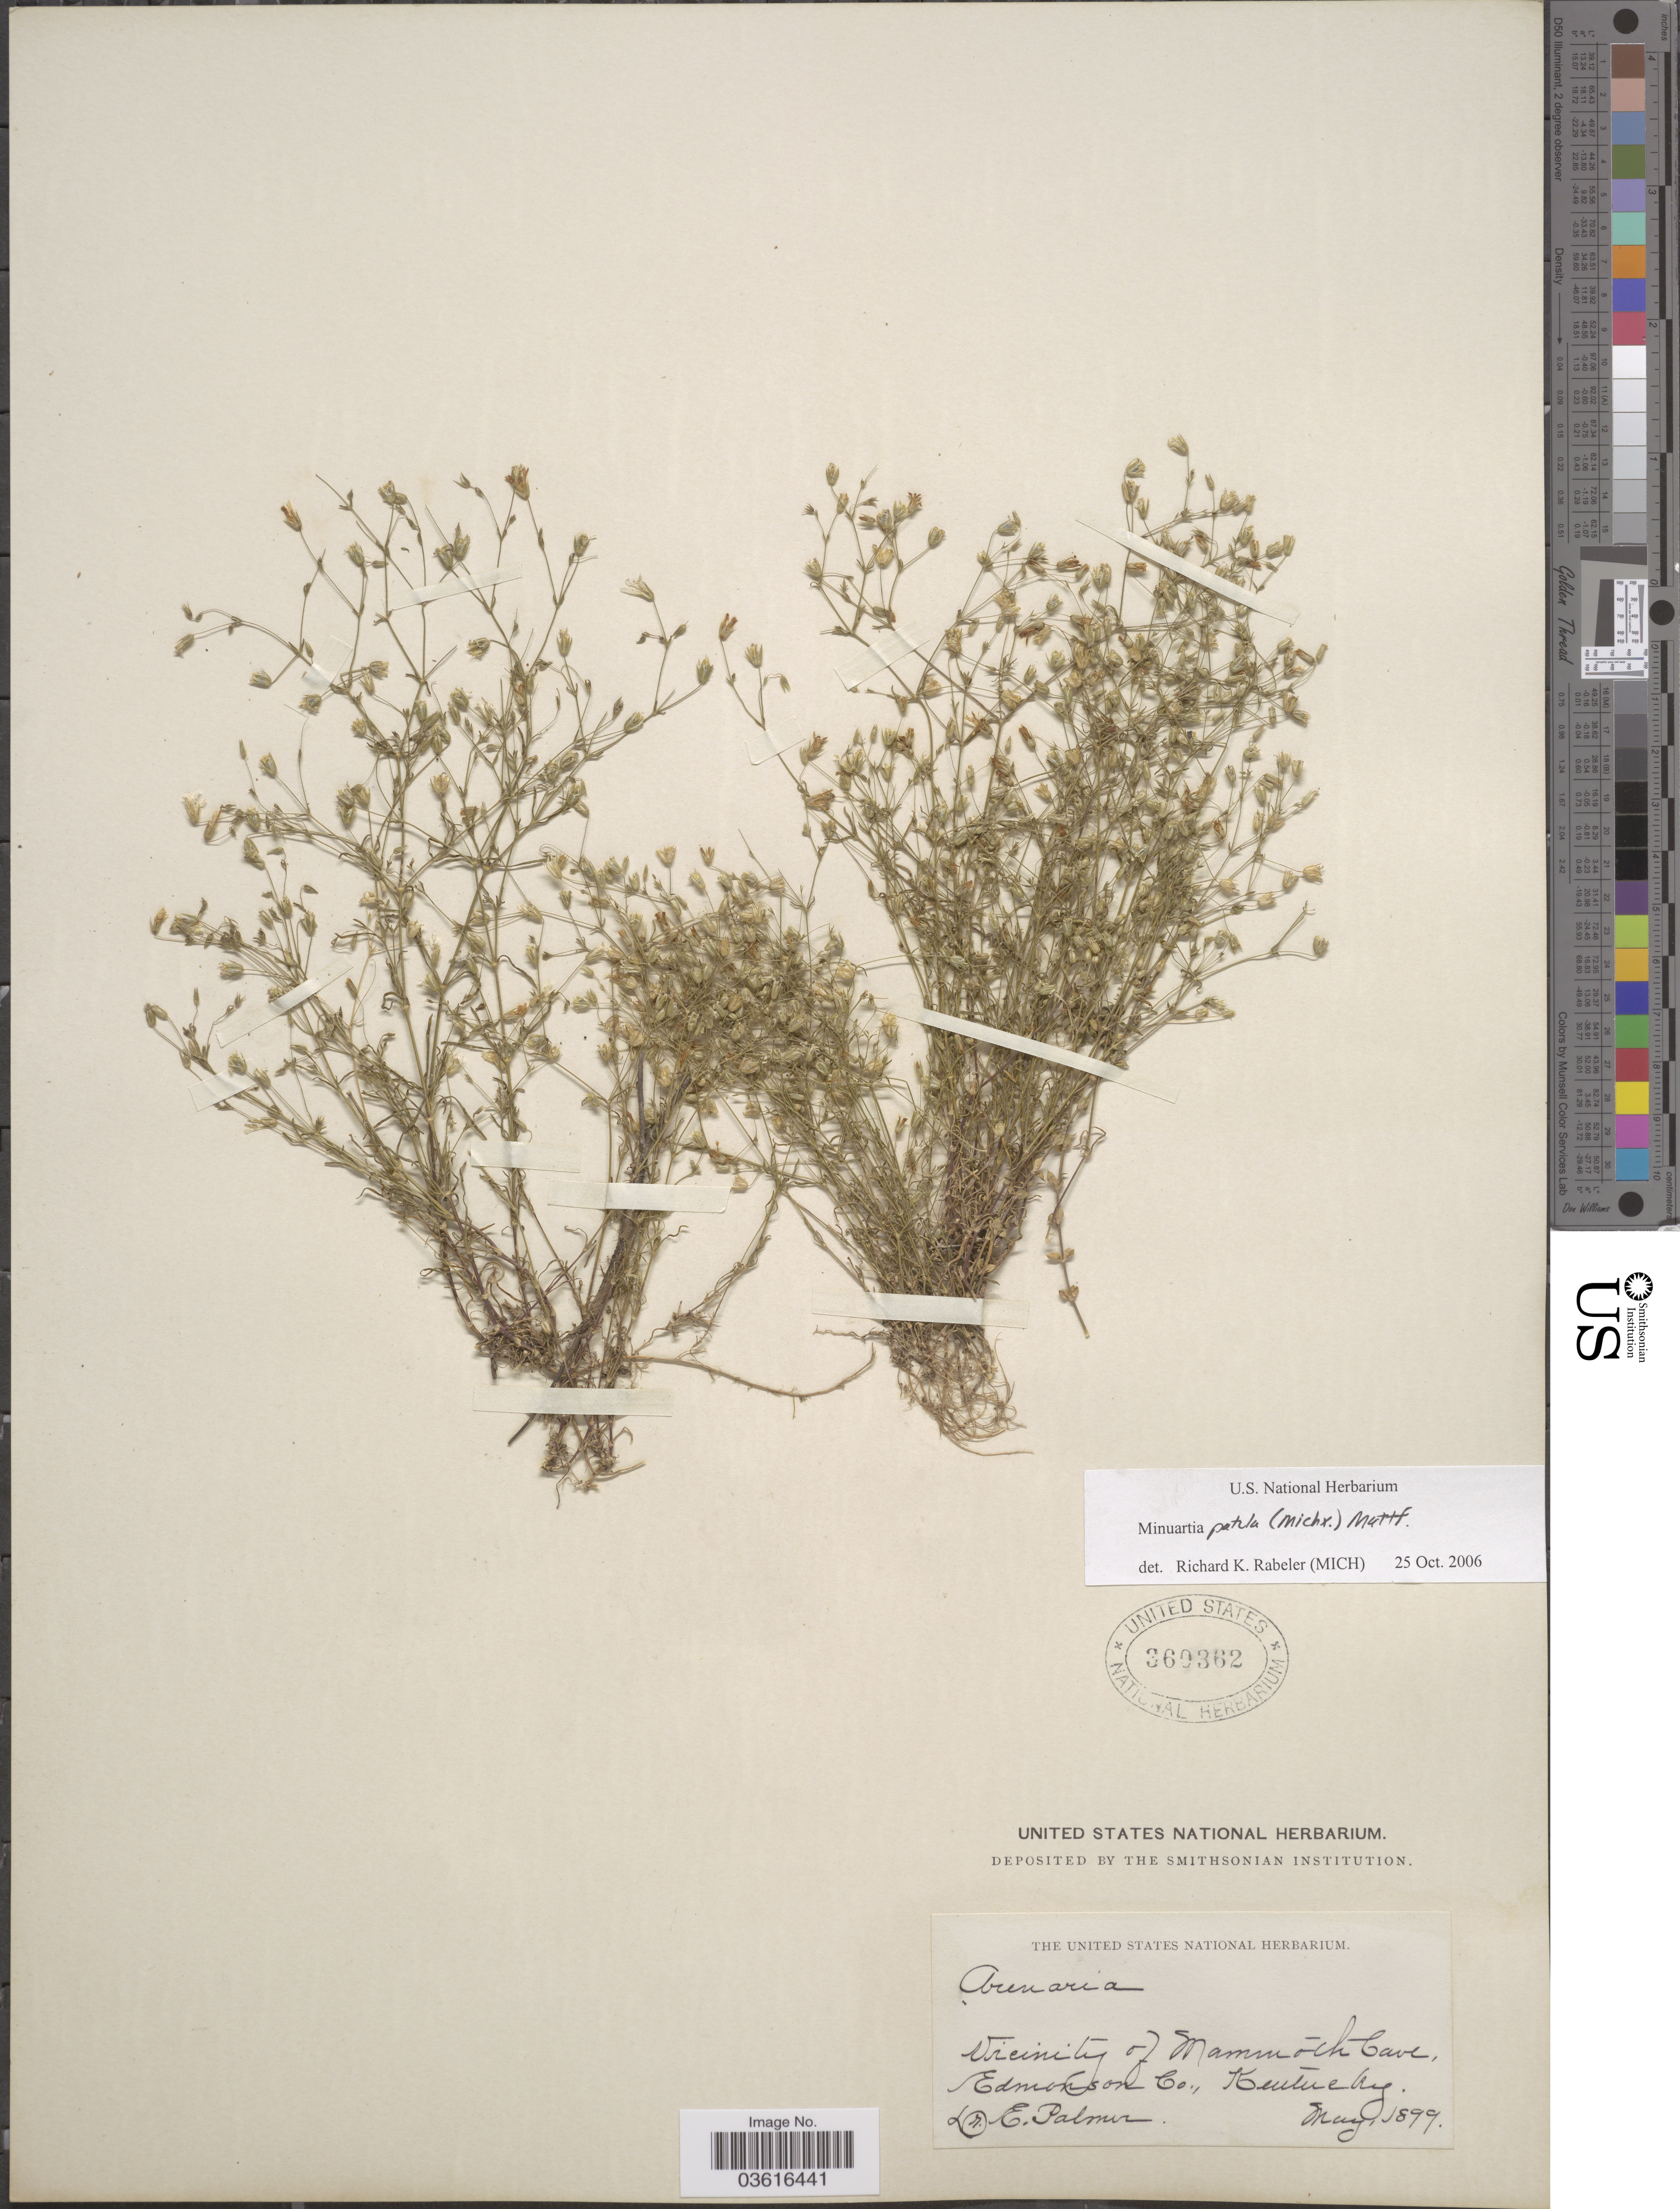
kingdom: Plantae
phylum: Tracheophyta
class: Magnoliopsida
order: Caryophyllales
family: Caryophyllaceae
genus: Minuartia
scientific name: Minuartia patula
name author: (Michx.) Mattf.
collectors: E. Palmer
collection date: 1899-05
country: United States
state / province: Kentucky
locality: Vicinity of Mammoth Cave, Edmonson Co.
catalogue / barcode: US 360362